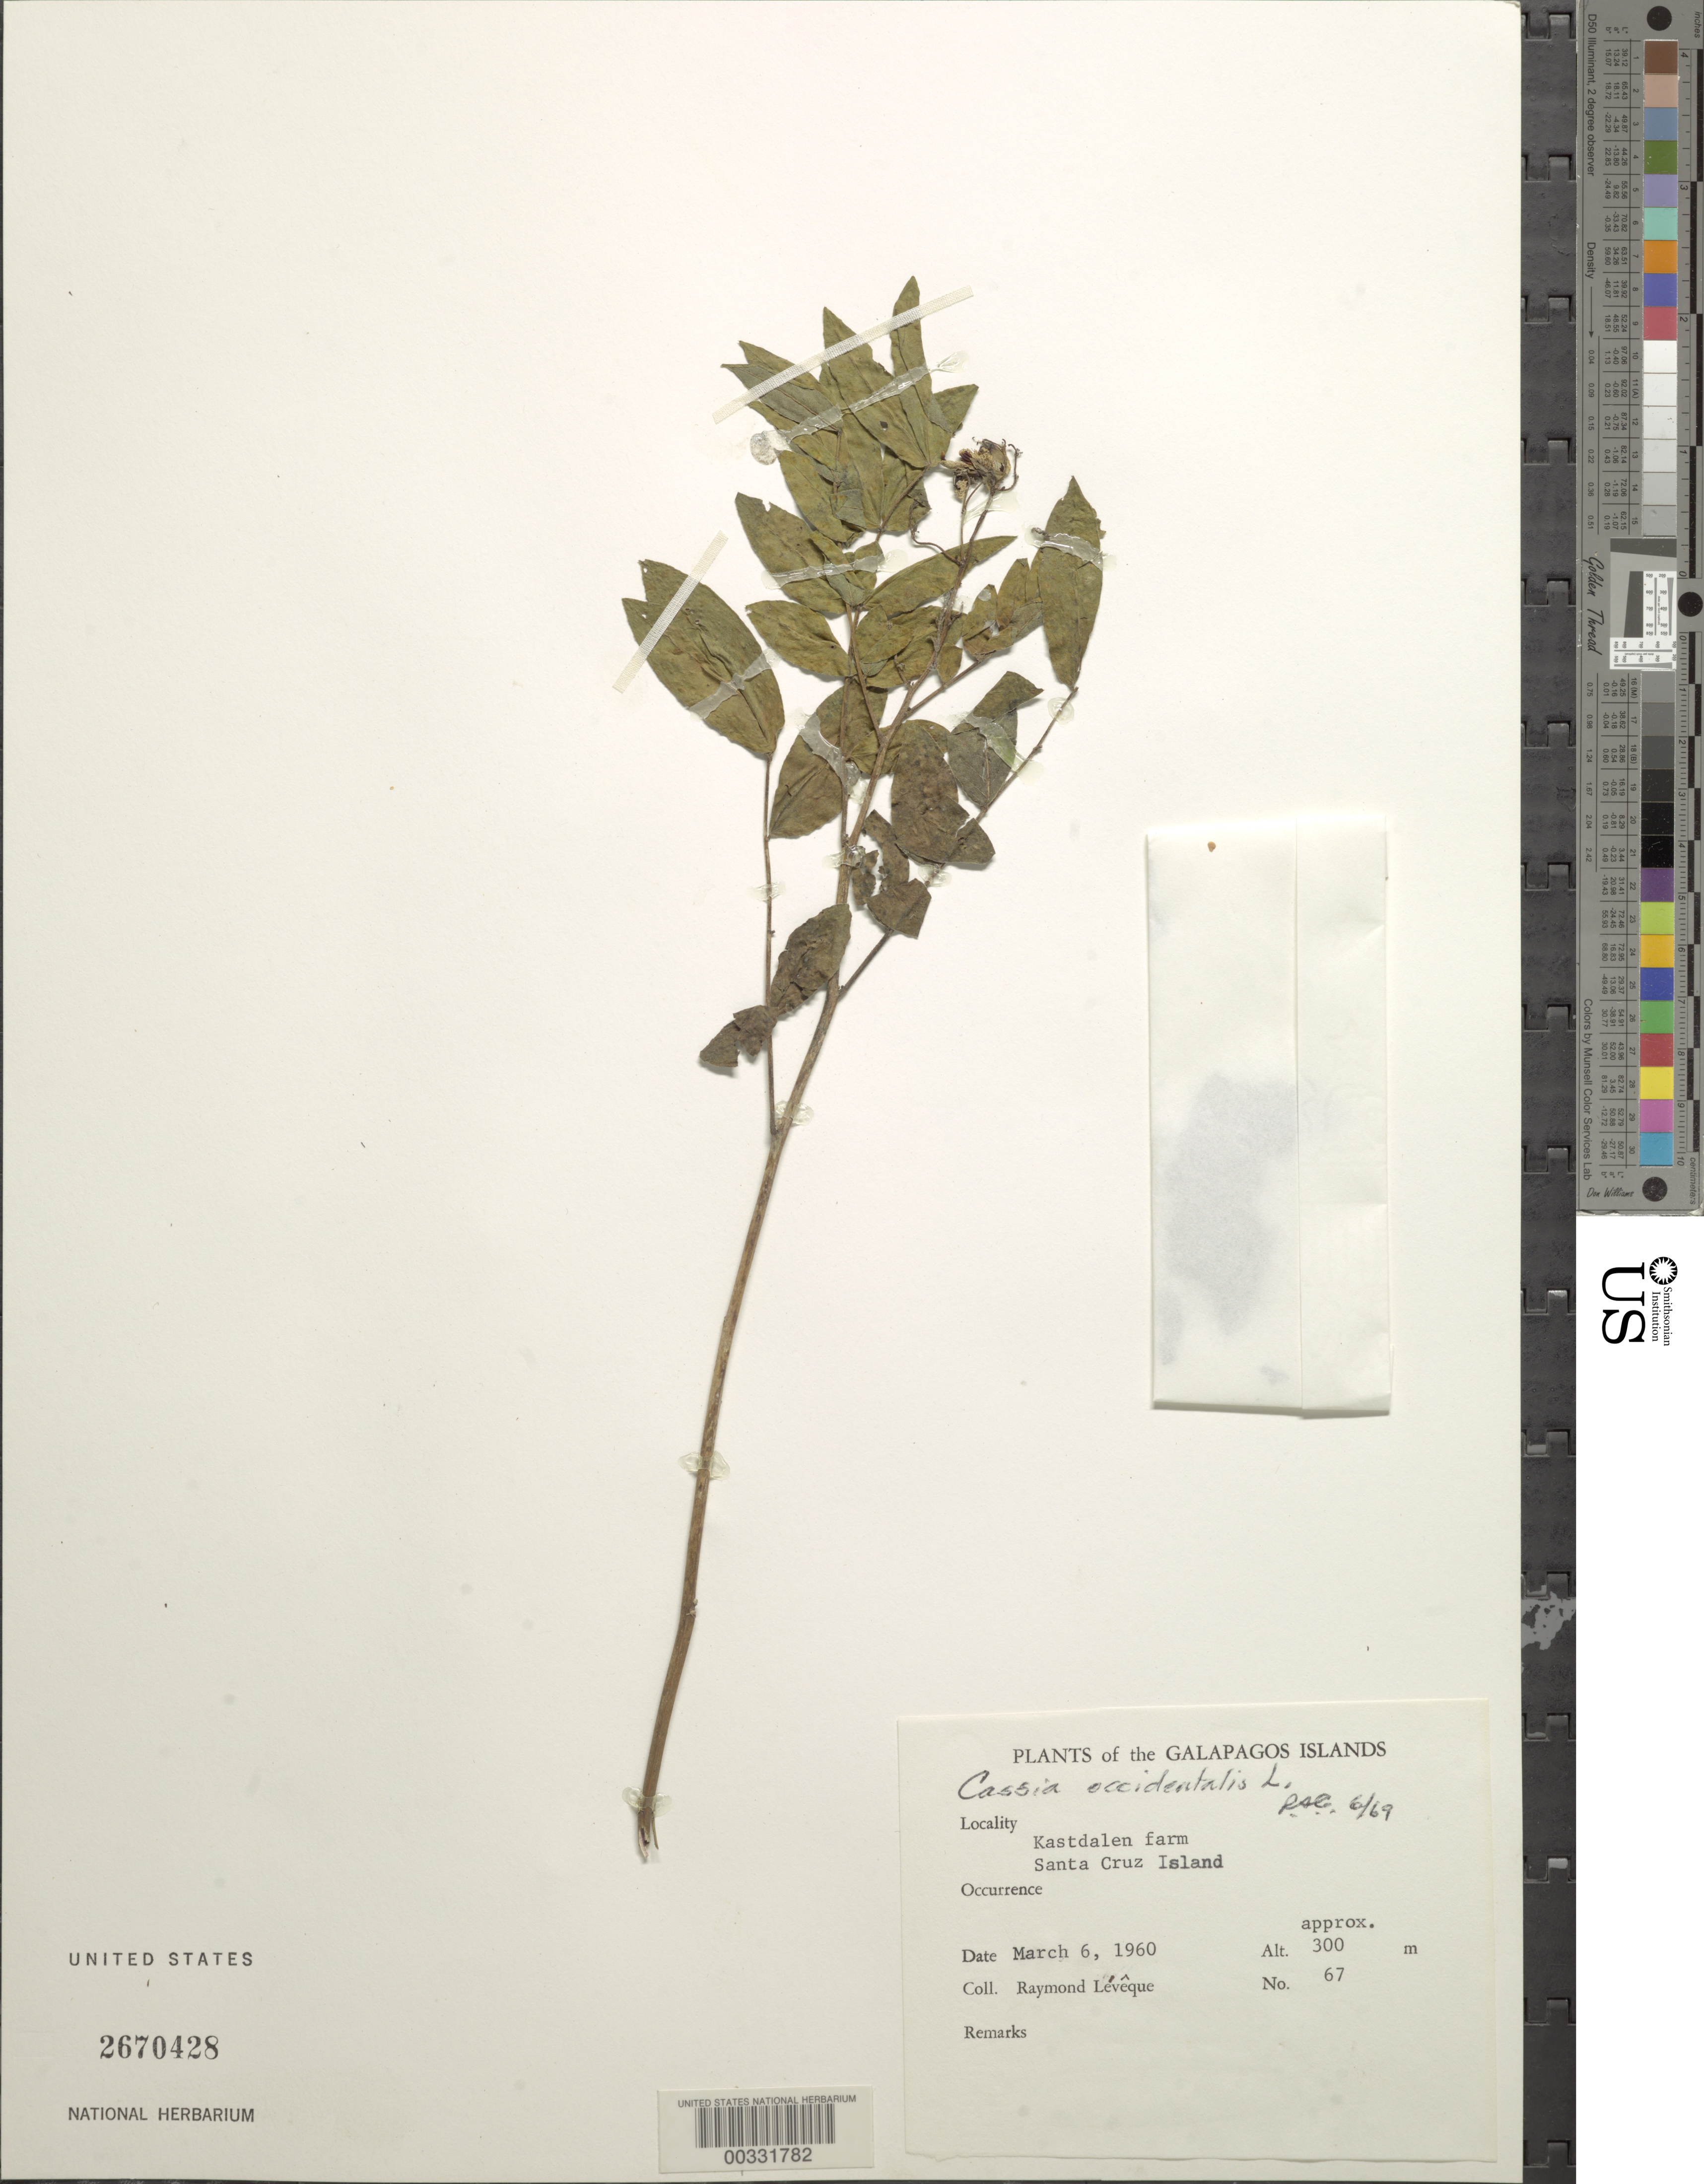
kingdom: Plantae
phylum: Tracheophyta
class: Magnoliopsida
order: Fabales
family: Fabaceae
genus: Senna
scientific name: Senna occidentalis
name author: (L.) Link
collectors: R. Lévêque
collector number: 67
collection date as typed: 06 Mar 1960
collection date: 1960-03-06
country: Ecuador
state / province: Colón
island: Santa Cruz [Indefatigable, Chaves]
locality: Kastdalen Farm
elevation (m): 300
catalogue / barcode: US 2670428